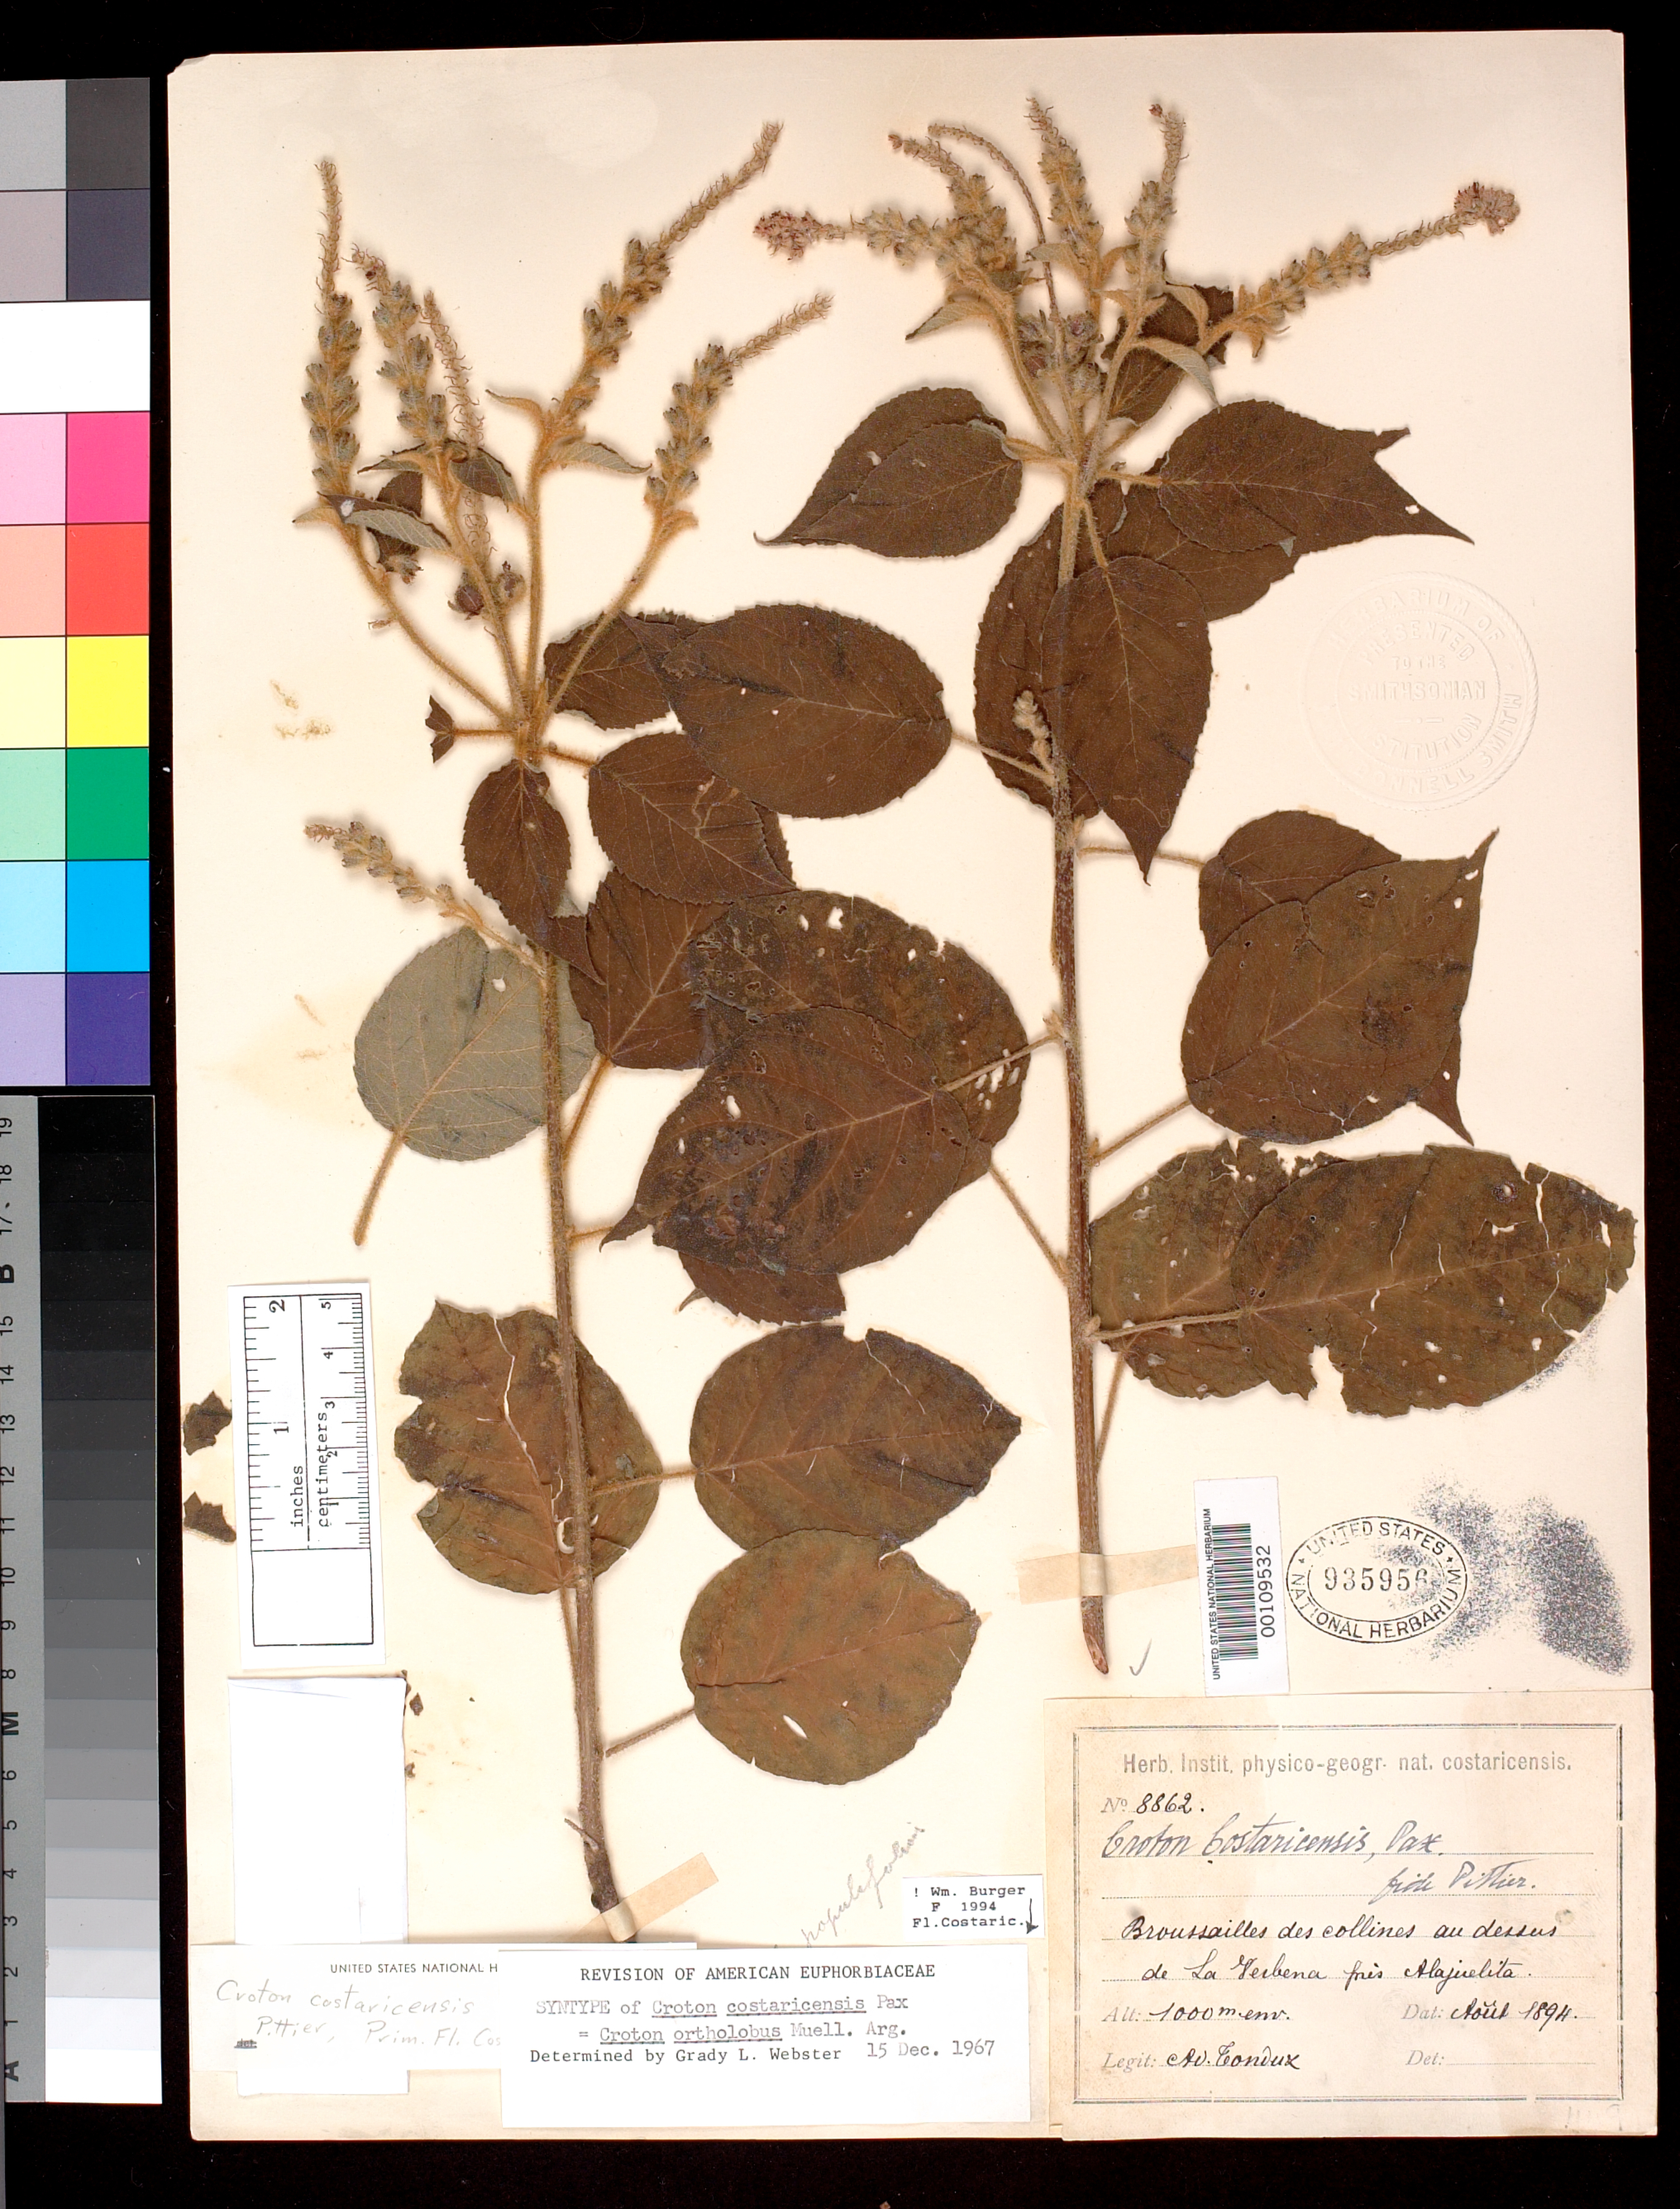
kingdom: Plantae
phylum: Tracheophyta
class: Magnoliopsida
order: Malpighiales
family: Euphorbiaceae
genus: Croton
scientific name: Croton costaricensis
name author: Pax in Pittier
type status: Syntype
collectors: A. Tonduz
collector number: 8862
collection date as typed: Aug 1894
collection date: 1894-08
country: Costa Rica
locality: Broussailles des collines audessus de La Verbena pres Alajuelita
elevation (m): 1000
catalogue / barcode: US 935956